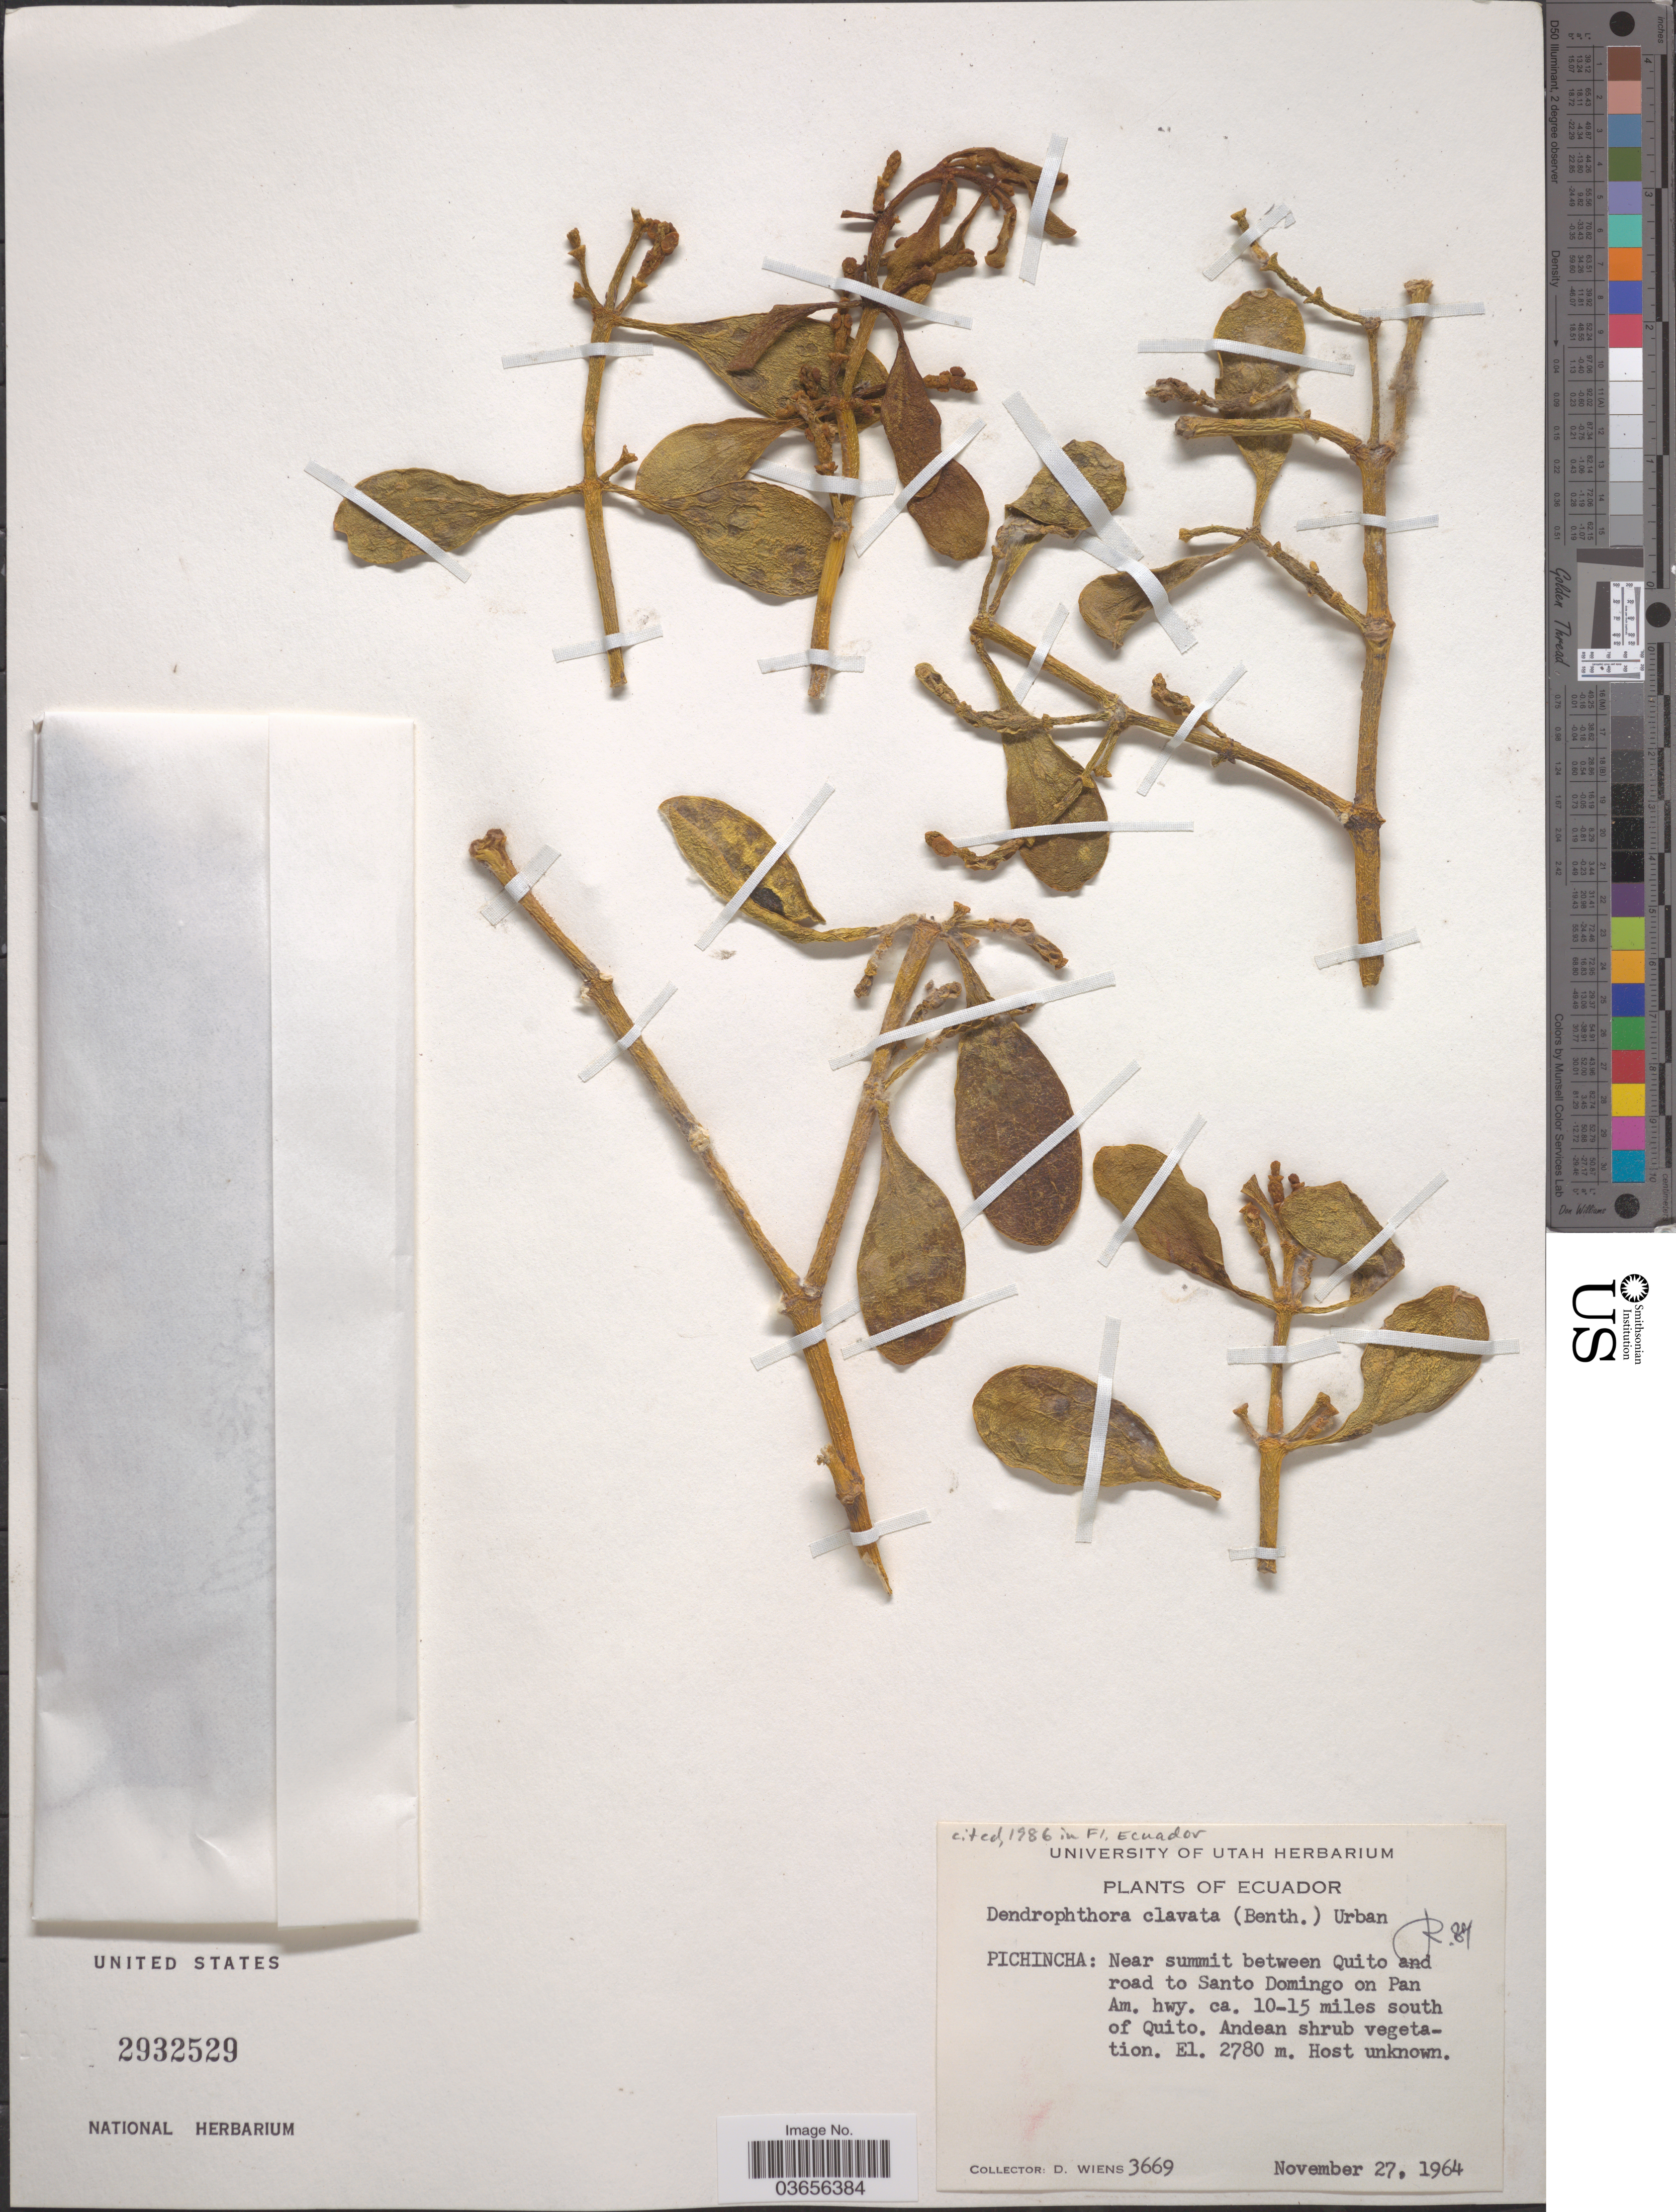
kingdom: Plantae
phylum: Tracheophyta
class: Magnoliopsida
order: Santalales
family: Viscaceae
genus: Dendrophthora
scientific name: Dendrophthora clavata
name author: (Benth.) Urb.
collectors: D. Wiens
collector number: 3669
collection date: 1964-11-27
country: Ecuador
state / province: Pichincha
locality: Near summit between Quito and road to Santo Domingo on Pan Am. hwy. ca. 10-15 miles south of Quito.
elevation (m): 2780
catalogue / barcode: US 2932529